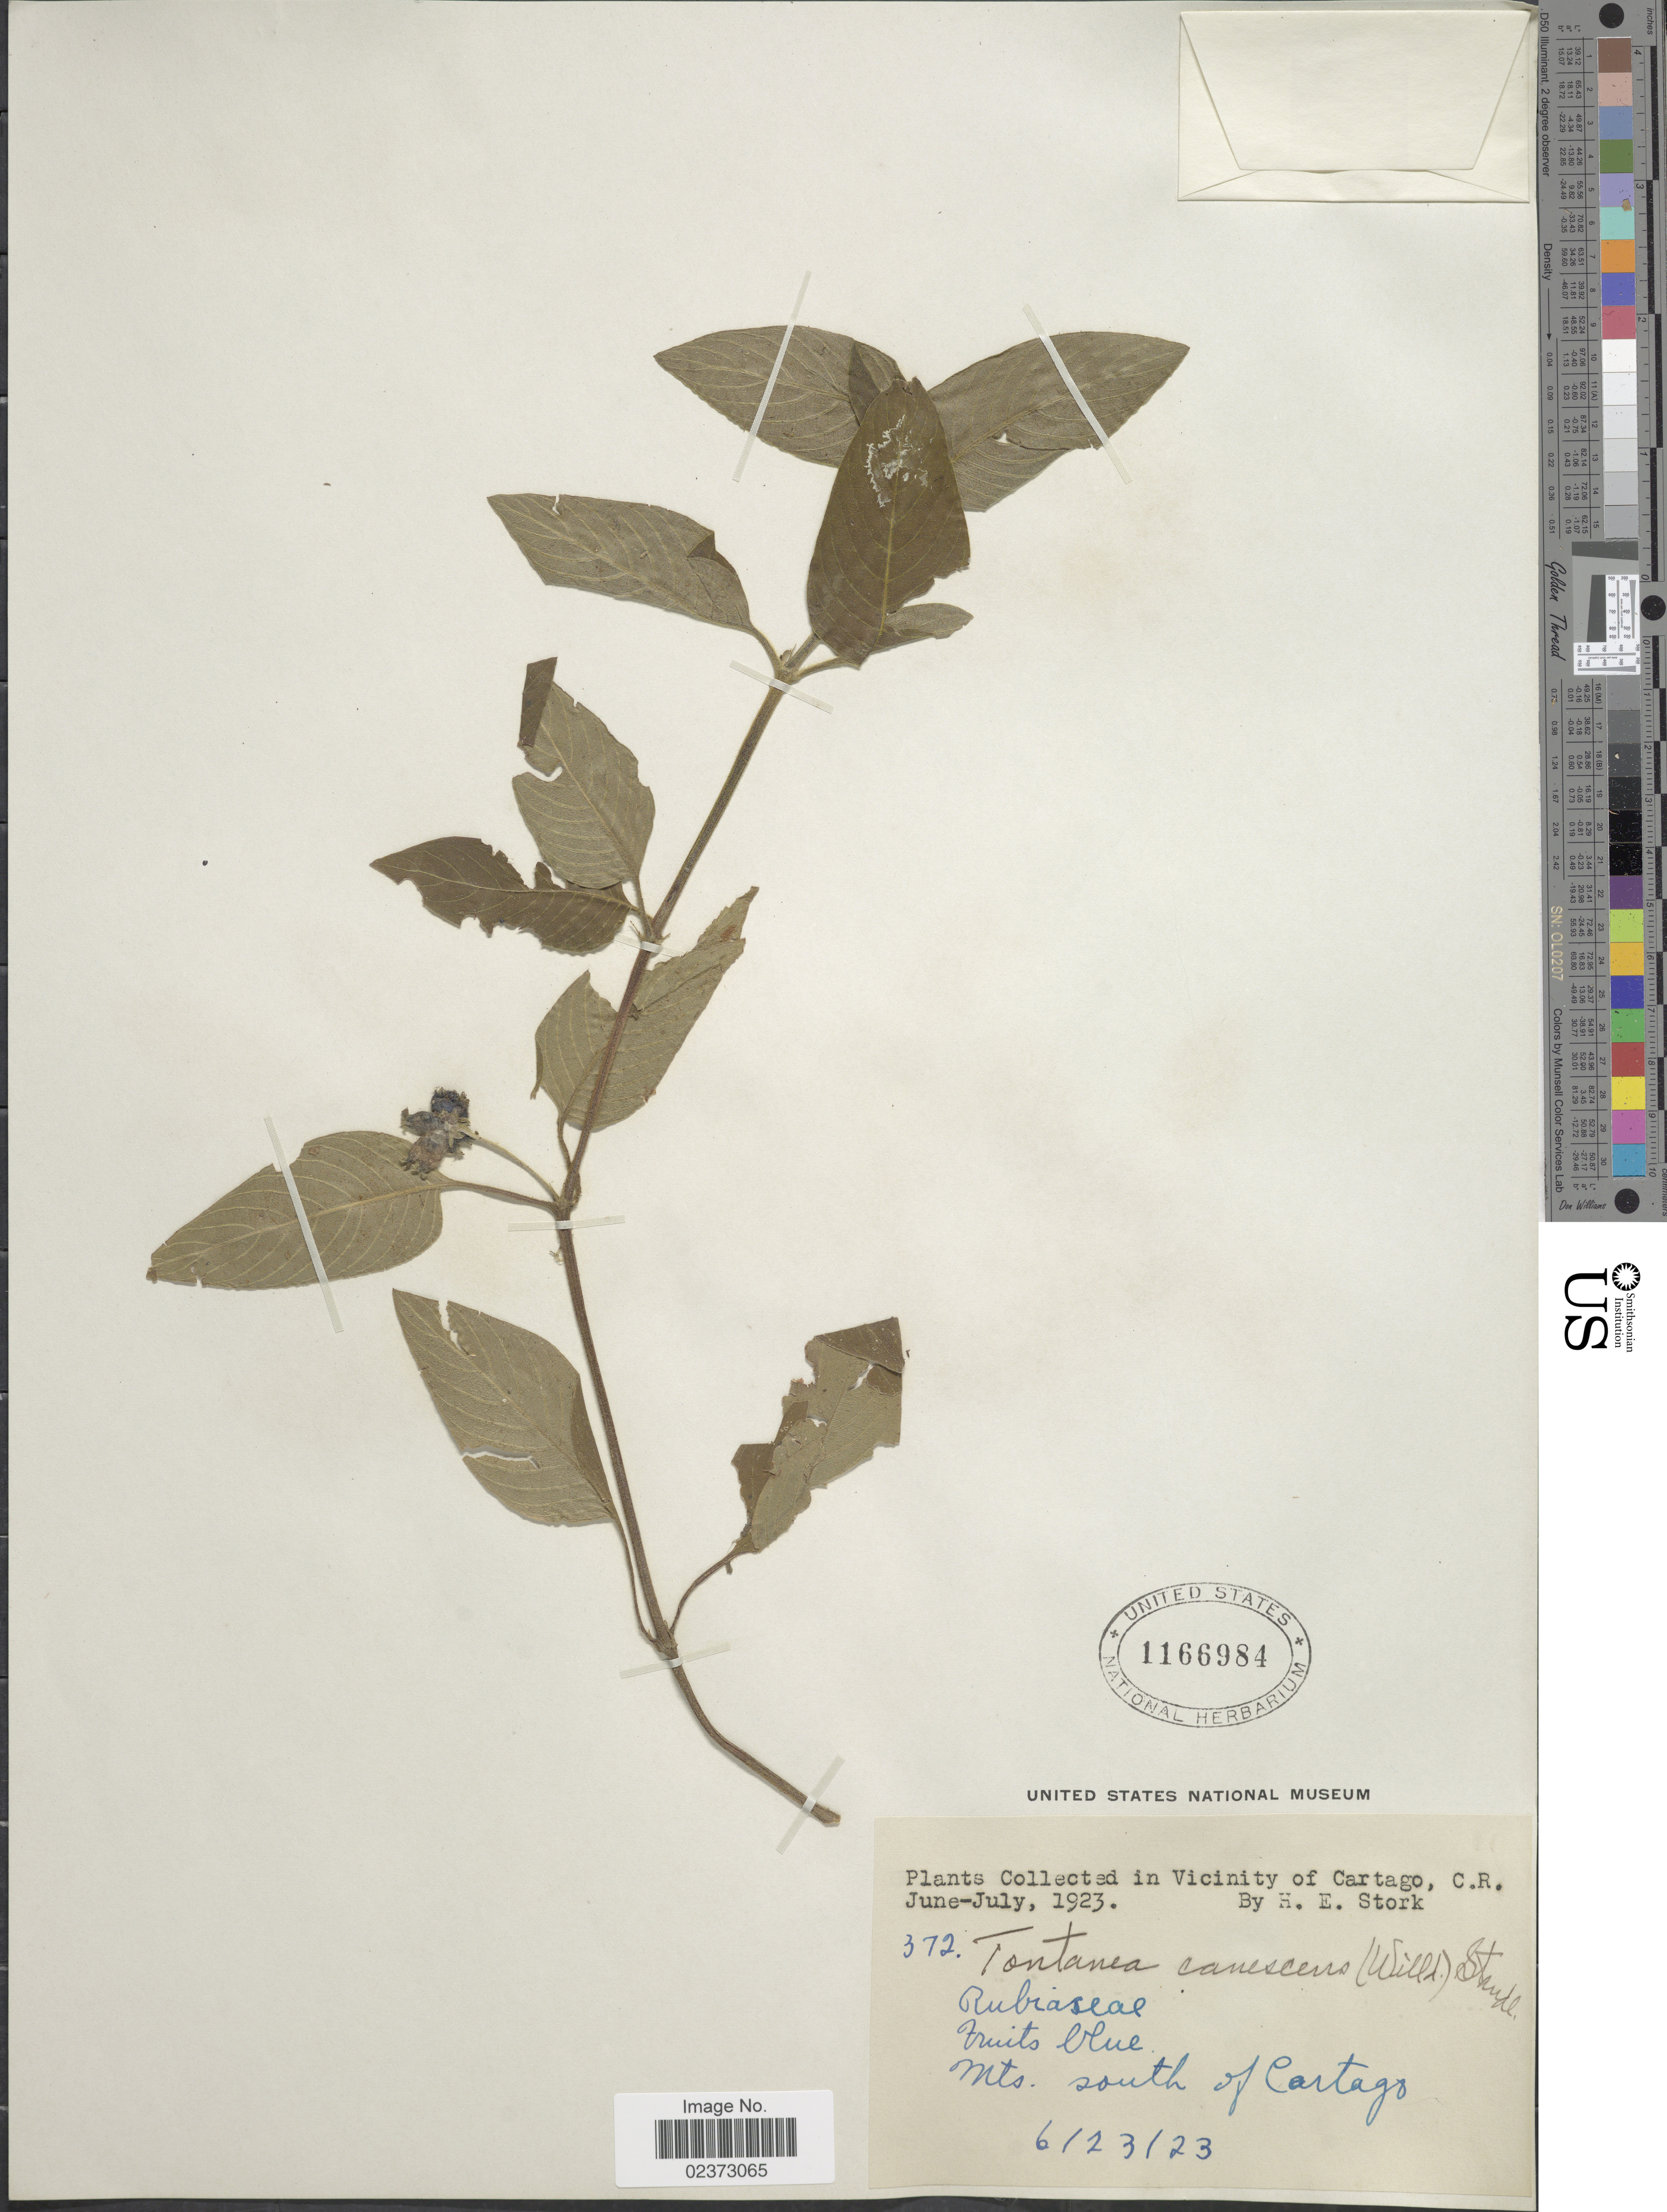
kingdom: Plantae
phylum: Tracheophyta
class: Magnoliopsida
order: Gentianales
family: Rubiaceae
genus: Coccocypselum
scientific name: Coccocypselum lanceolatum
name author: (Ruiz & Pav.) Pers.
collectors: H. E. Stork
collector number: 372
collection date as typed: Transcribed d/m/y: 23/6/23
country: Costa Rica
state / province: Cartago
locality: In Vicinity of Cartago, C.R., Mts. south of Cartago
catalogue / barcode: US 1166984